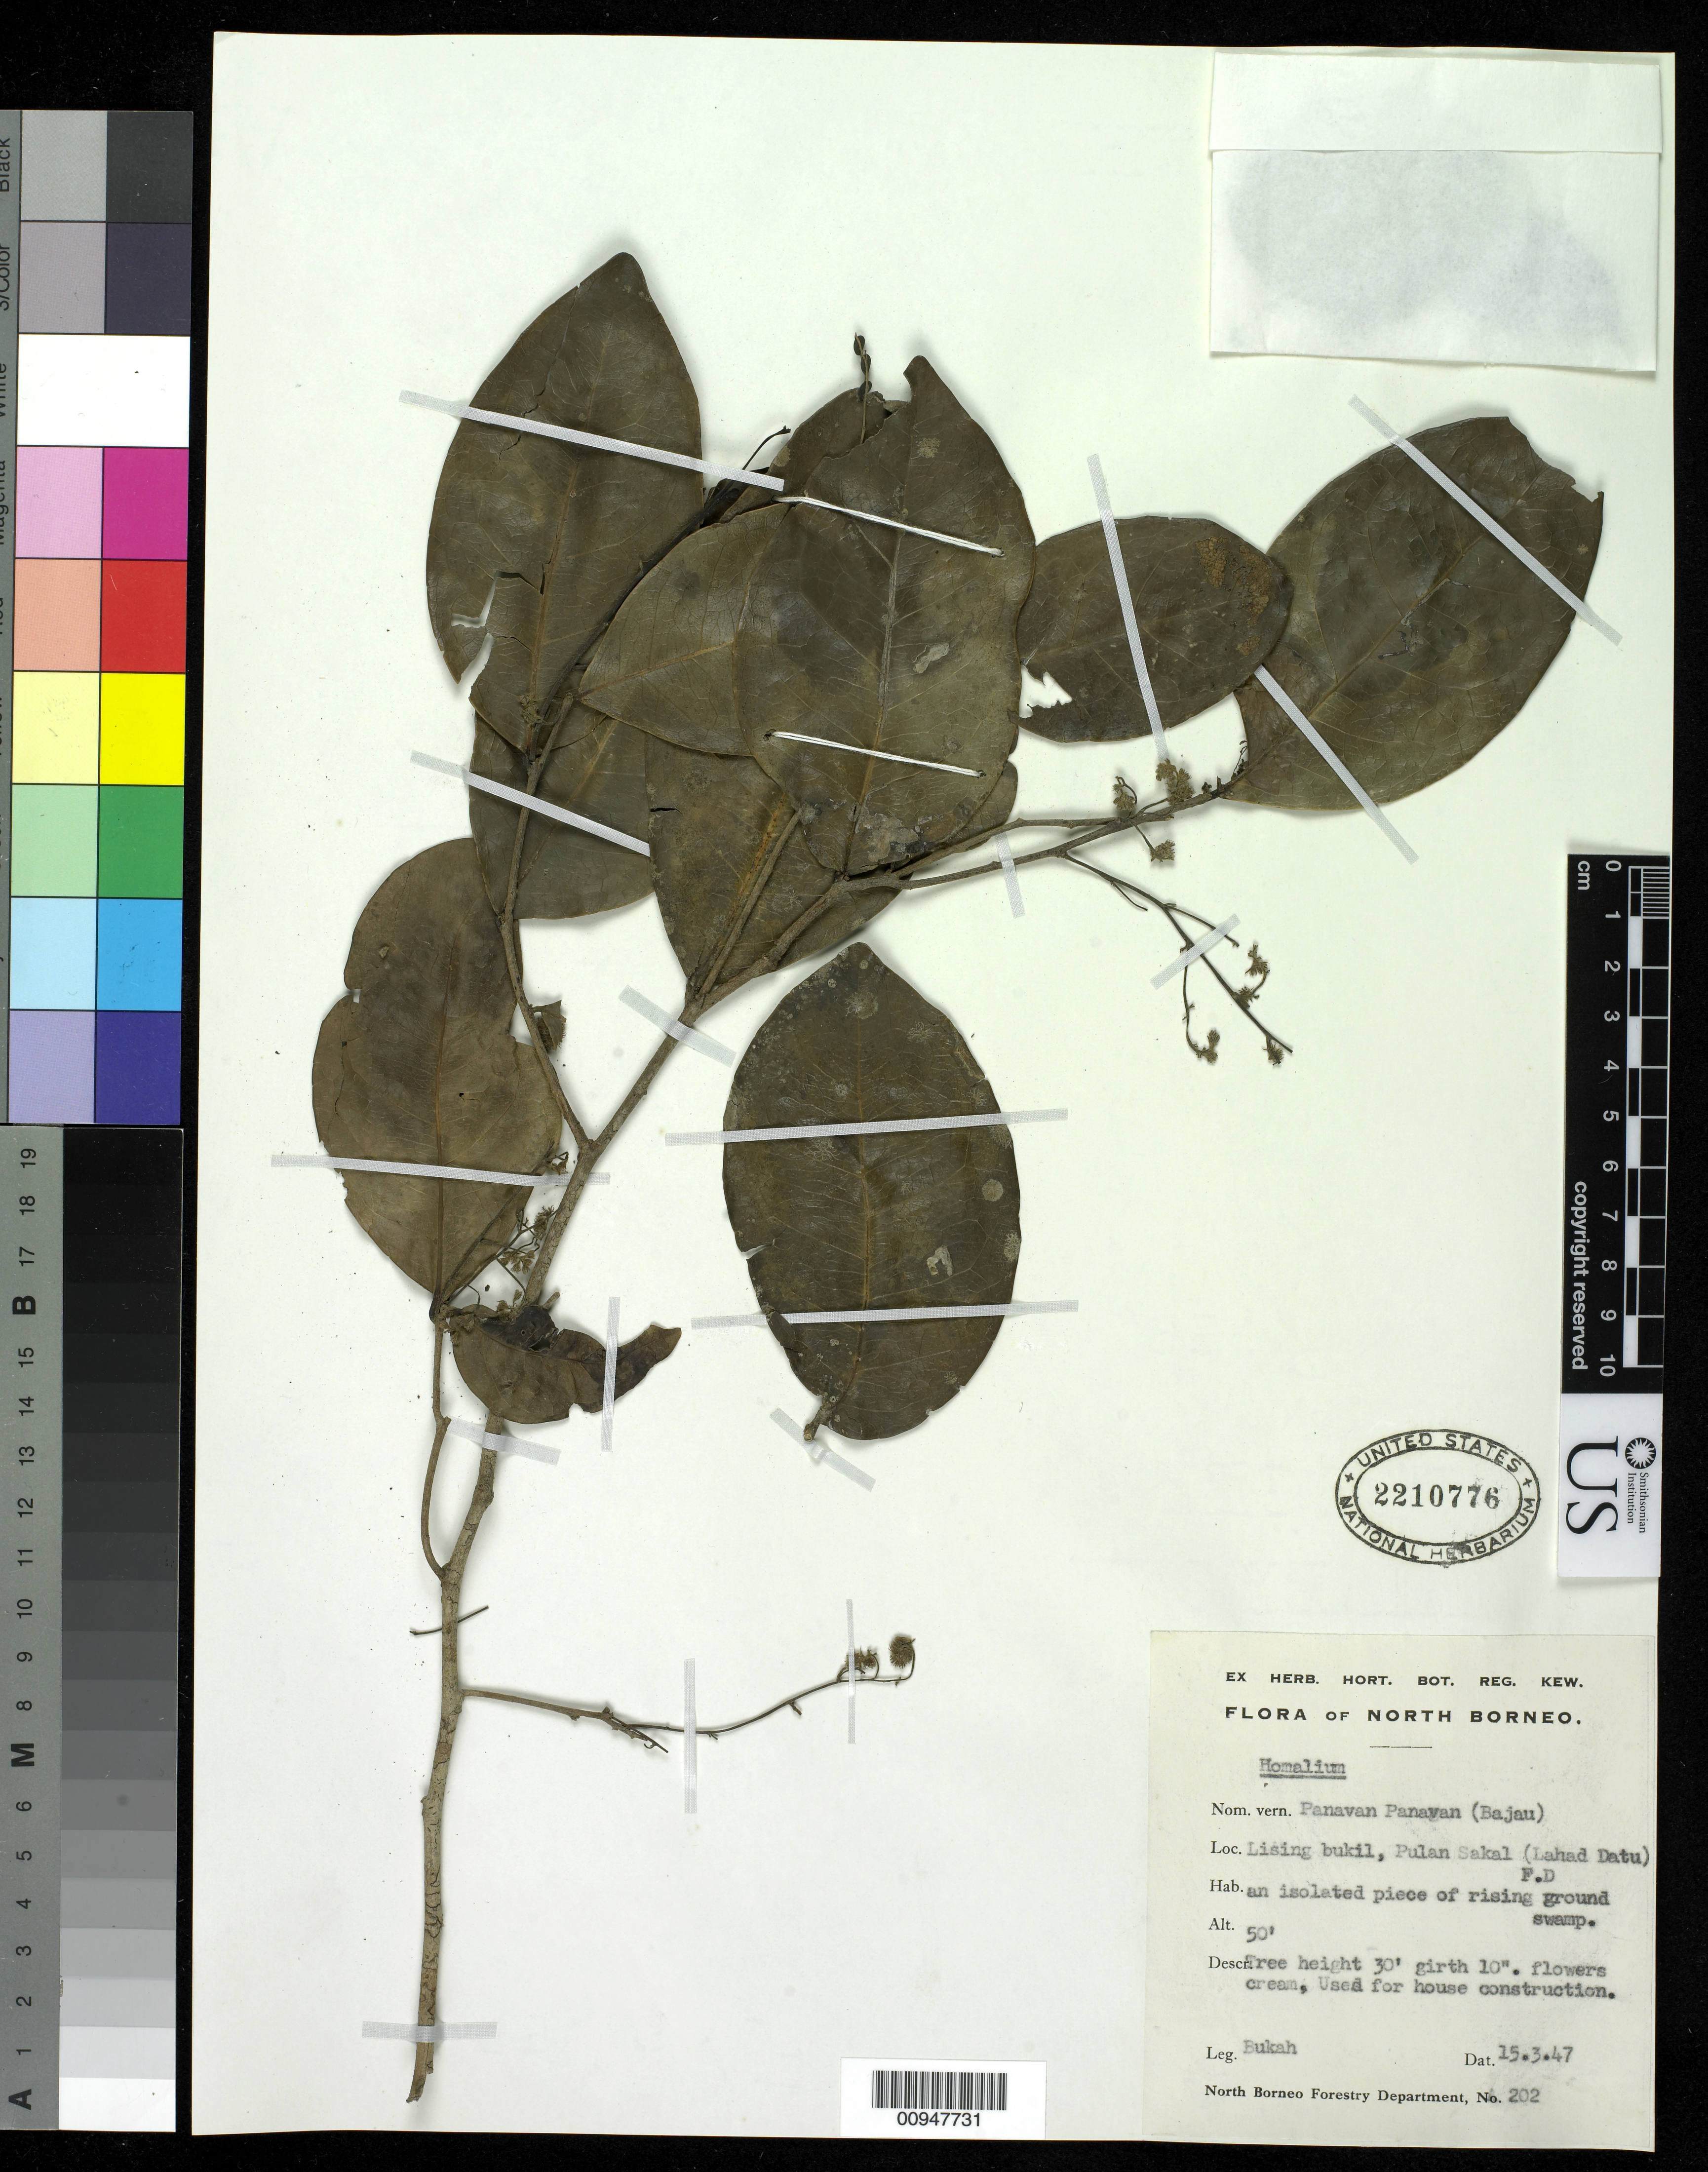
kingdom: Plantae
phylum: Tracheophyta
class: Magnoliopsida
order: Malpighiales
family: Salicaceae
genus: Homalium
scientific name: Homalium sp.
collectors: A. Cuadra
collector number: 202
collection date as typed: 18 Feb 1948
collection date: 1948-02-18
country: Malaysia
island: Borneo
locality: Kitaku F.R., Marudu, Kudat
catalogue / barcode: US 2210776